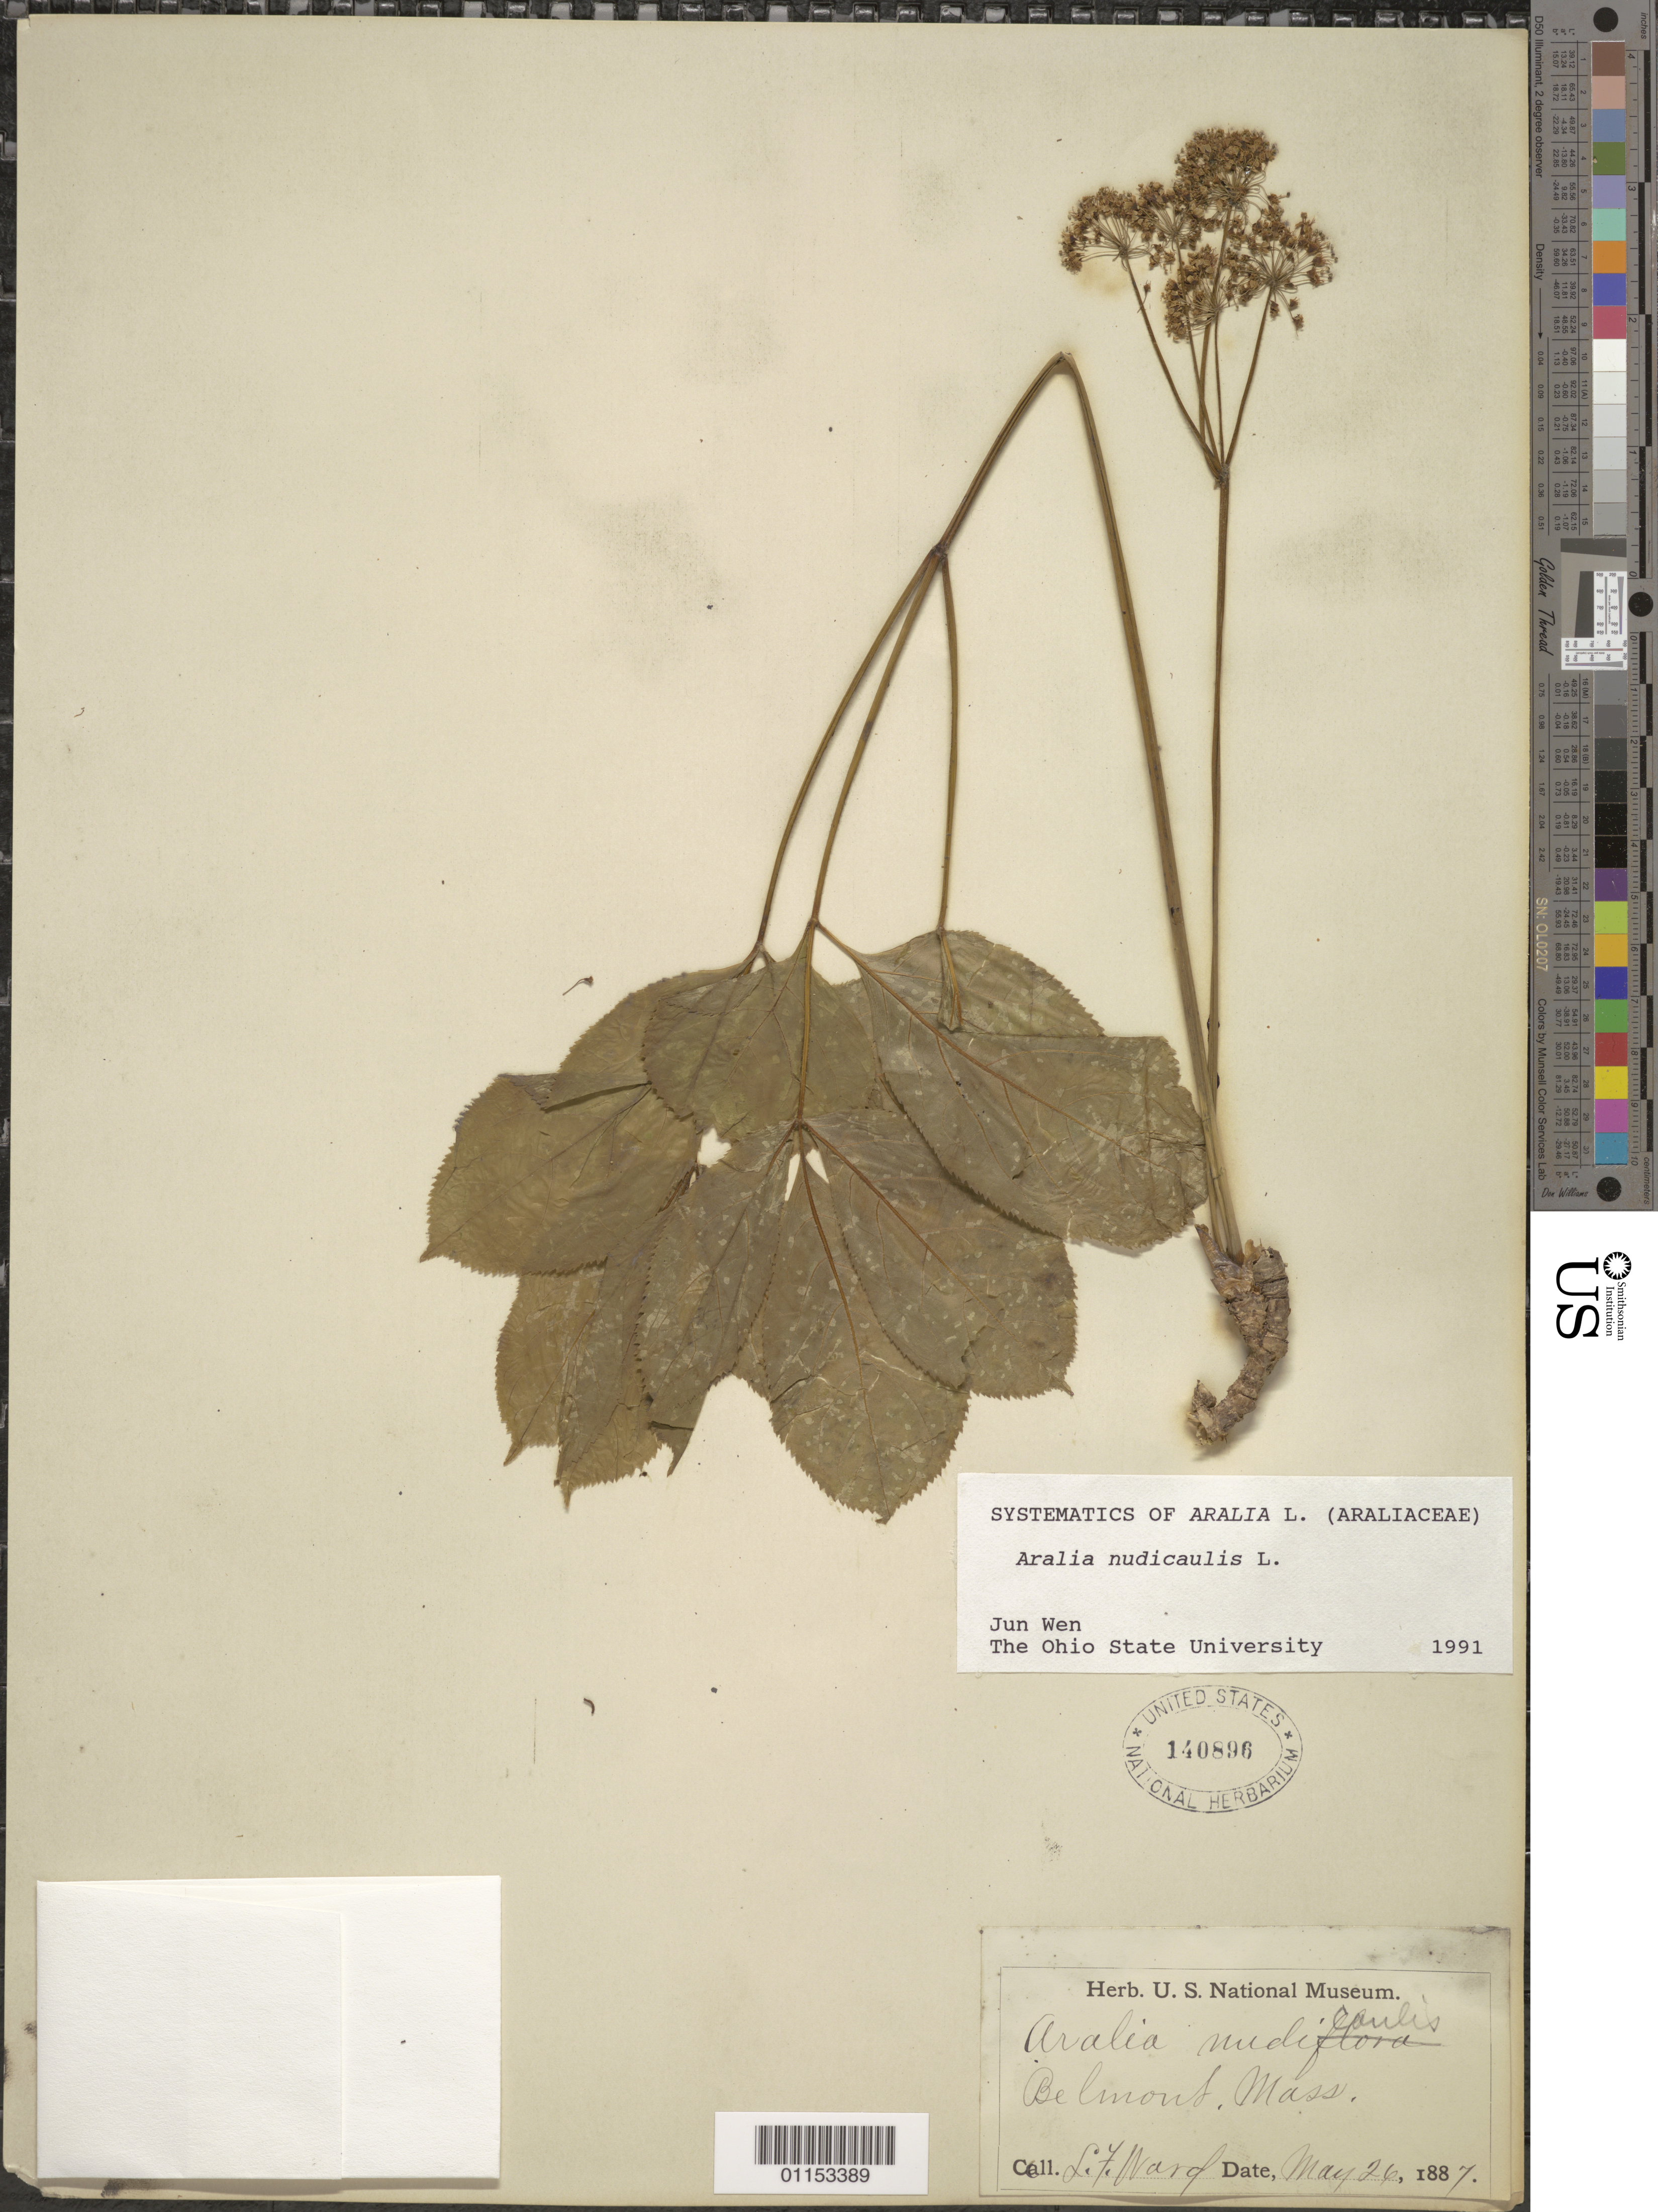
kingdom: Plantae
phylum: Tracheophyta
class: Magnoliopsida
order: Apiales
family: Araliaceae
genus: Aralia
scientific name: Aralia nudicaulis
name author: L.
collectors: L. F. Ward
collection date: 1887-05-26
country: United States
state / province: Massachusetts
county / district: Middlesex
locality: Belmont.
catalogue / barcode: US 140896